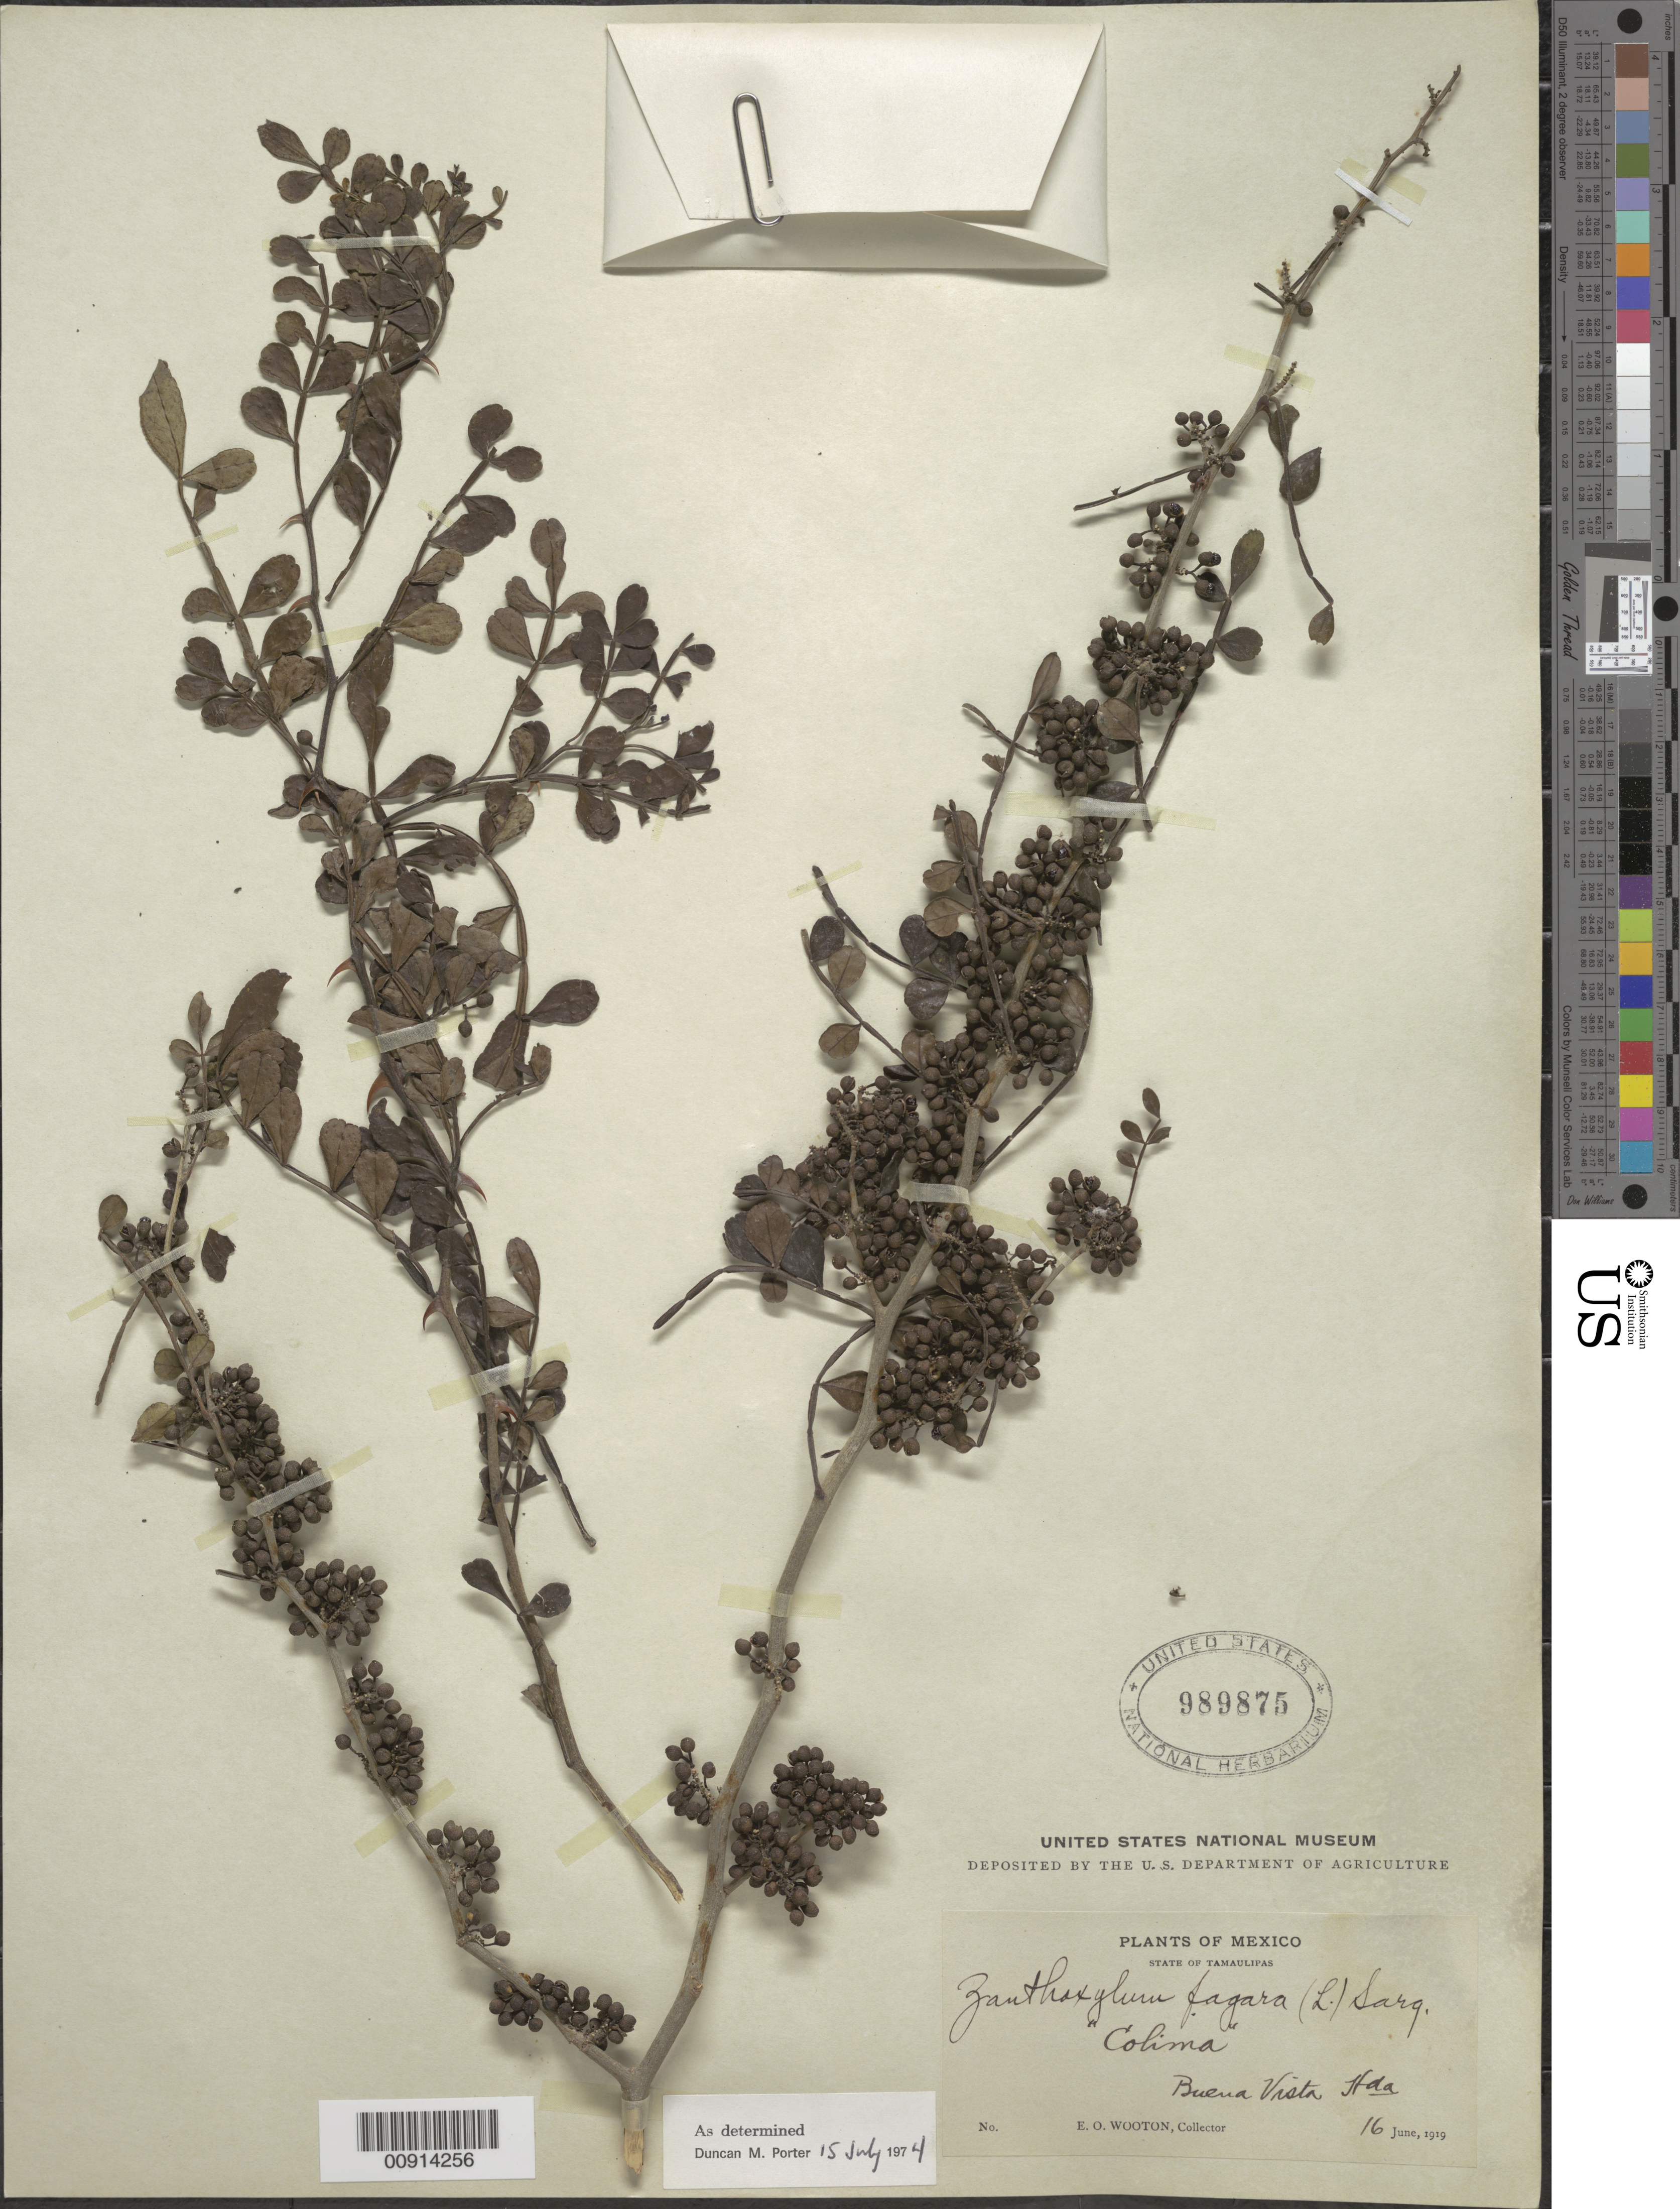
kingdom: Plantae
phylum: Tracheophyta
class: Magnoliopsida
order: Sapindales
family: Rutaceae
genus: Zanthoxylum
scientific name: Zanthoxylum fagara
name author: (L.) Sarg.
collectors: E. O. Wooton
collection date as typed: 16 Jun 1919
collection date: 1919-06-16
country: Mexico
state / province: Tamaulipas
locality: Tamaulipas: Buena Vista Hacienda.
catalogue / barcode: US 989875